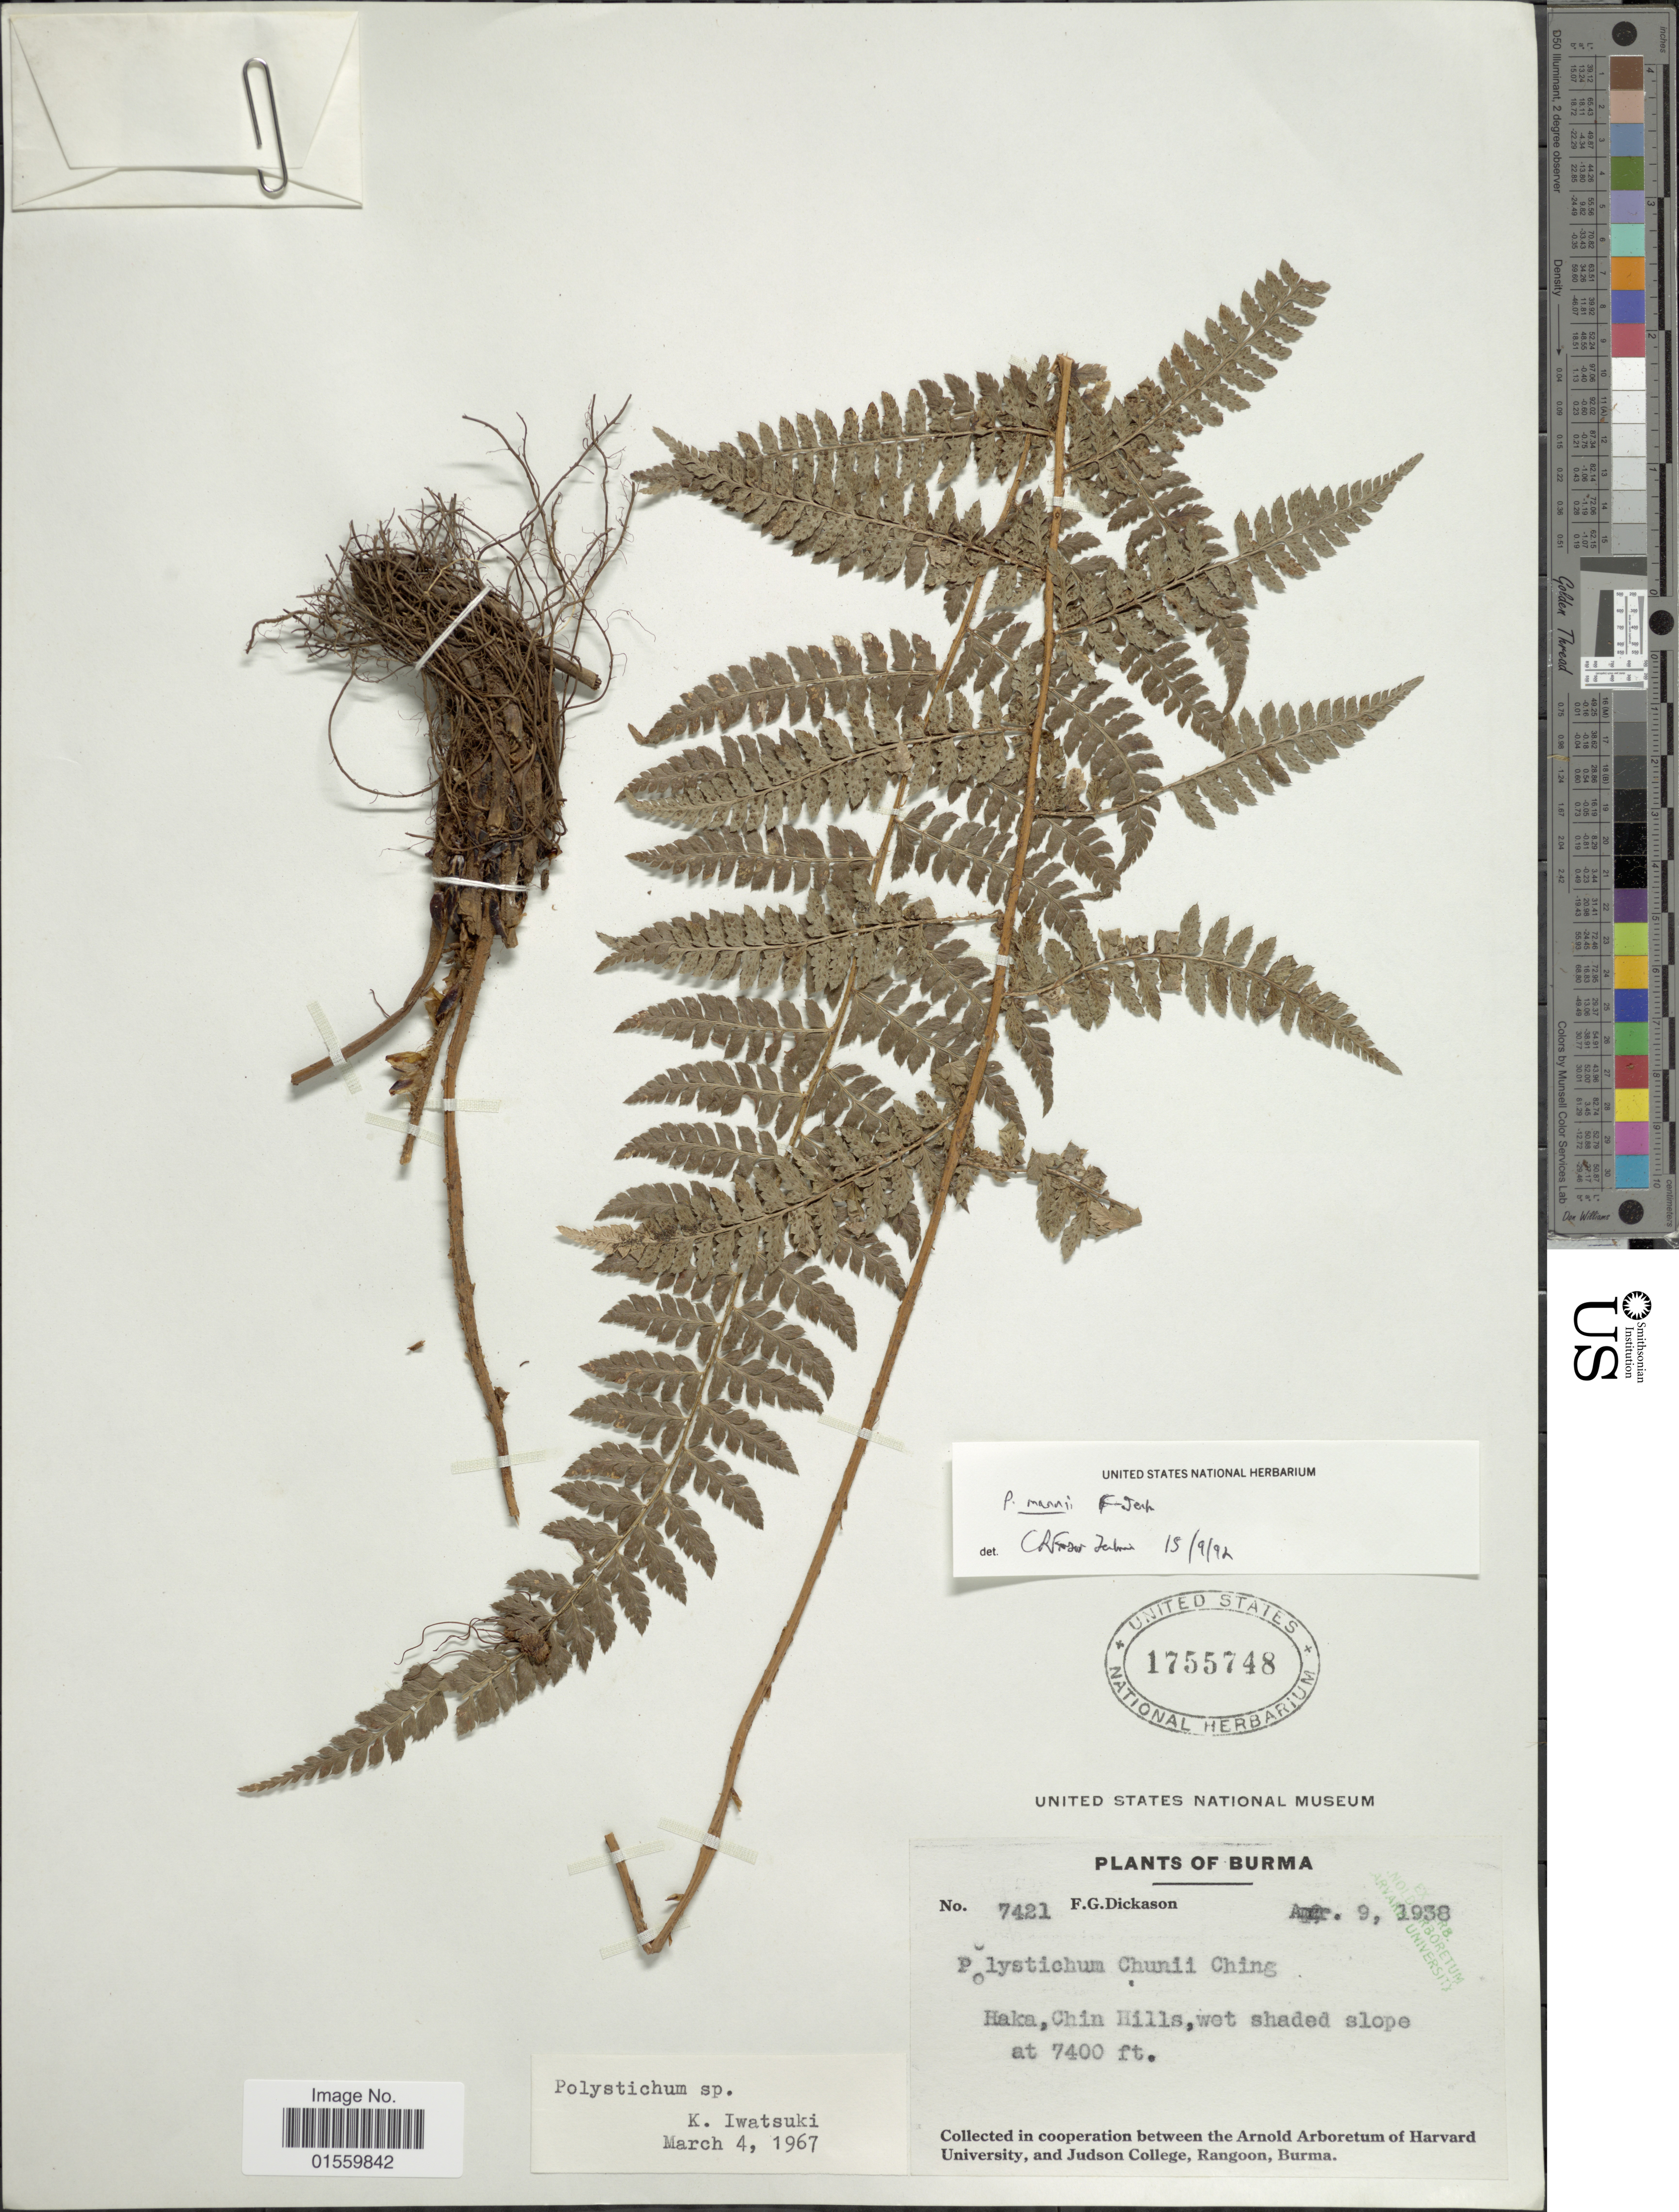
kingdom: Plantae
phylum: Tracheophyta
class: Polypodiopsida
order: Polypodiales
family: Dryopteridaceae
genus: Polystichum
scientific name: Polystichum sp.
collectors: F. Dickason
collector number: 7421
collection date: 1938-04-09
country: Myanmar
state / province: Chin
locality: Burma, Haka, Chin Hills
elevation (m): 2256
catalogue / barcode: US 1755748